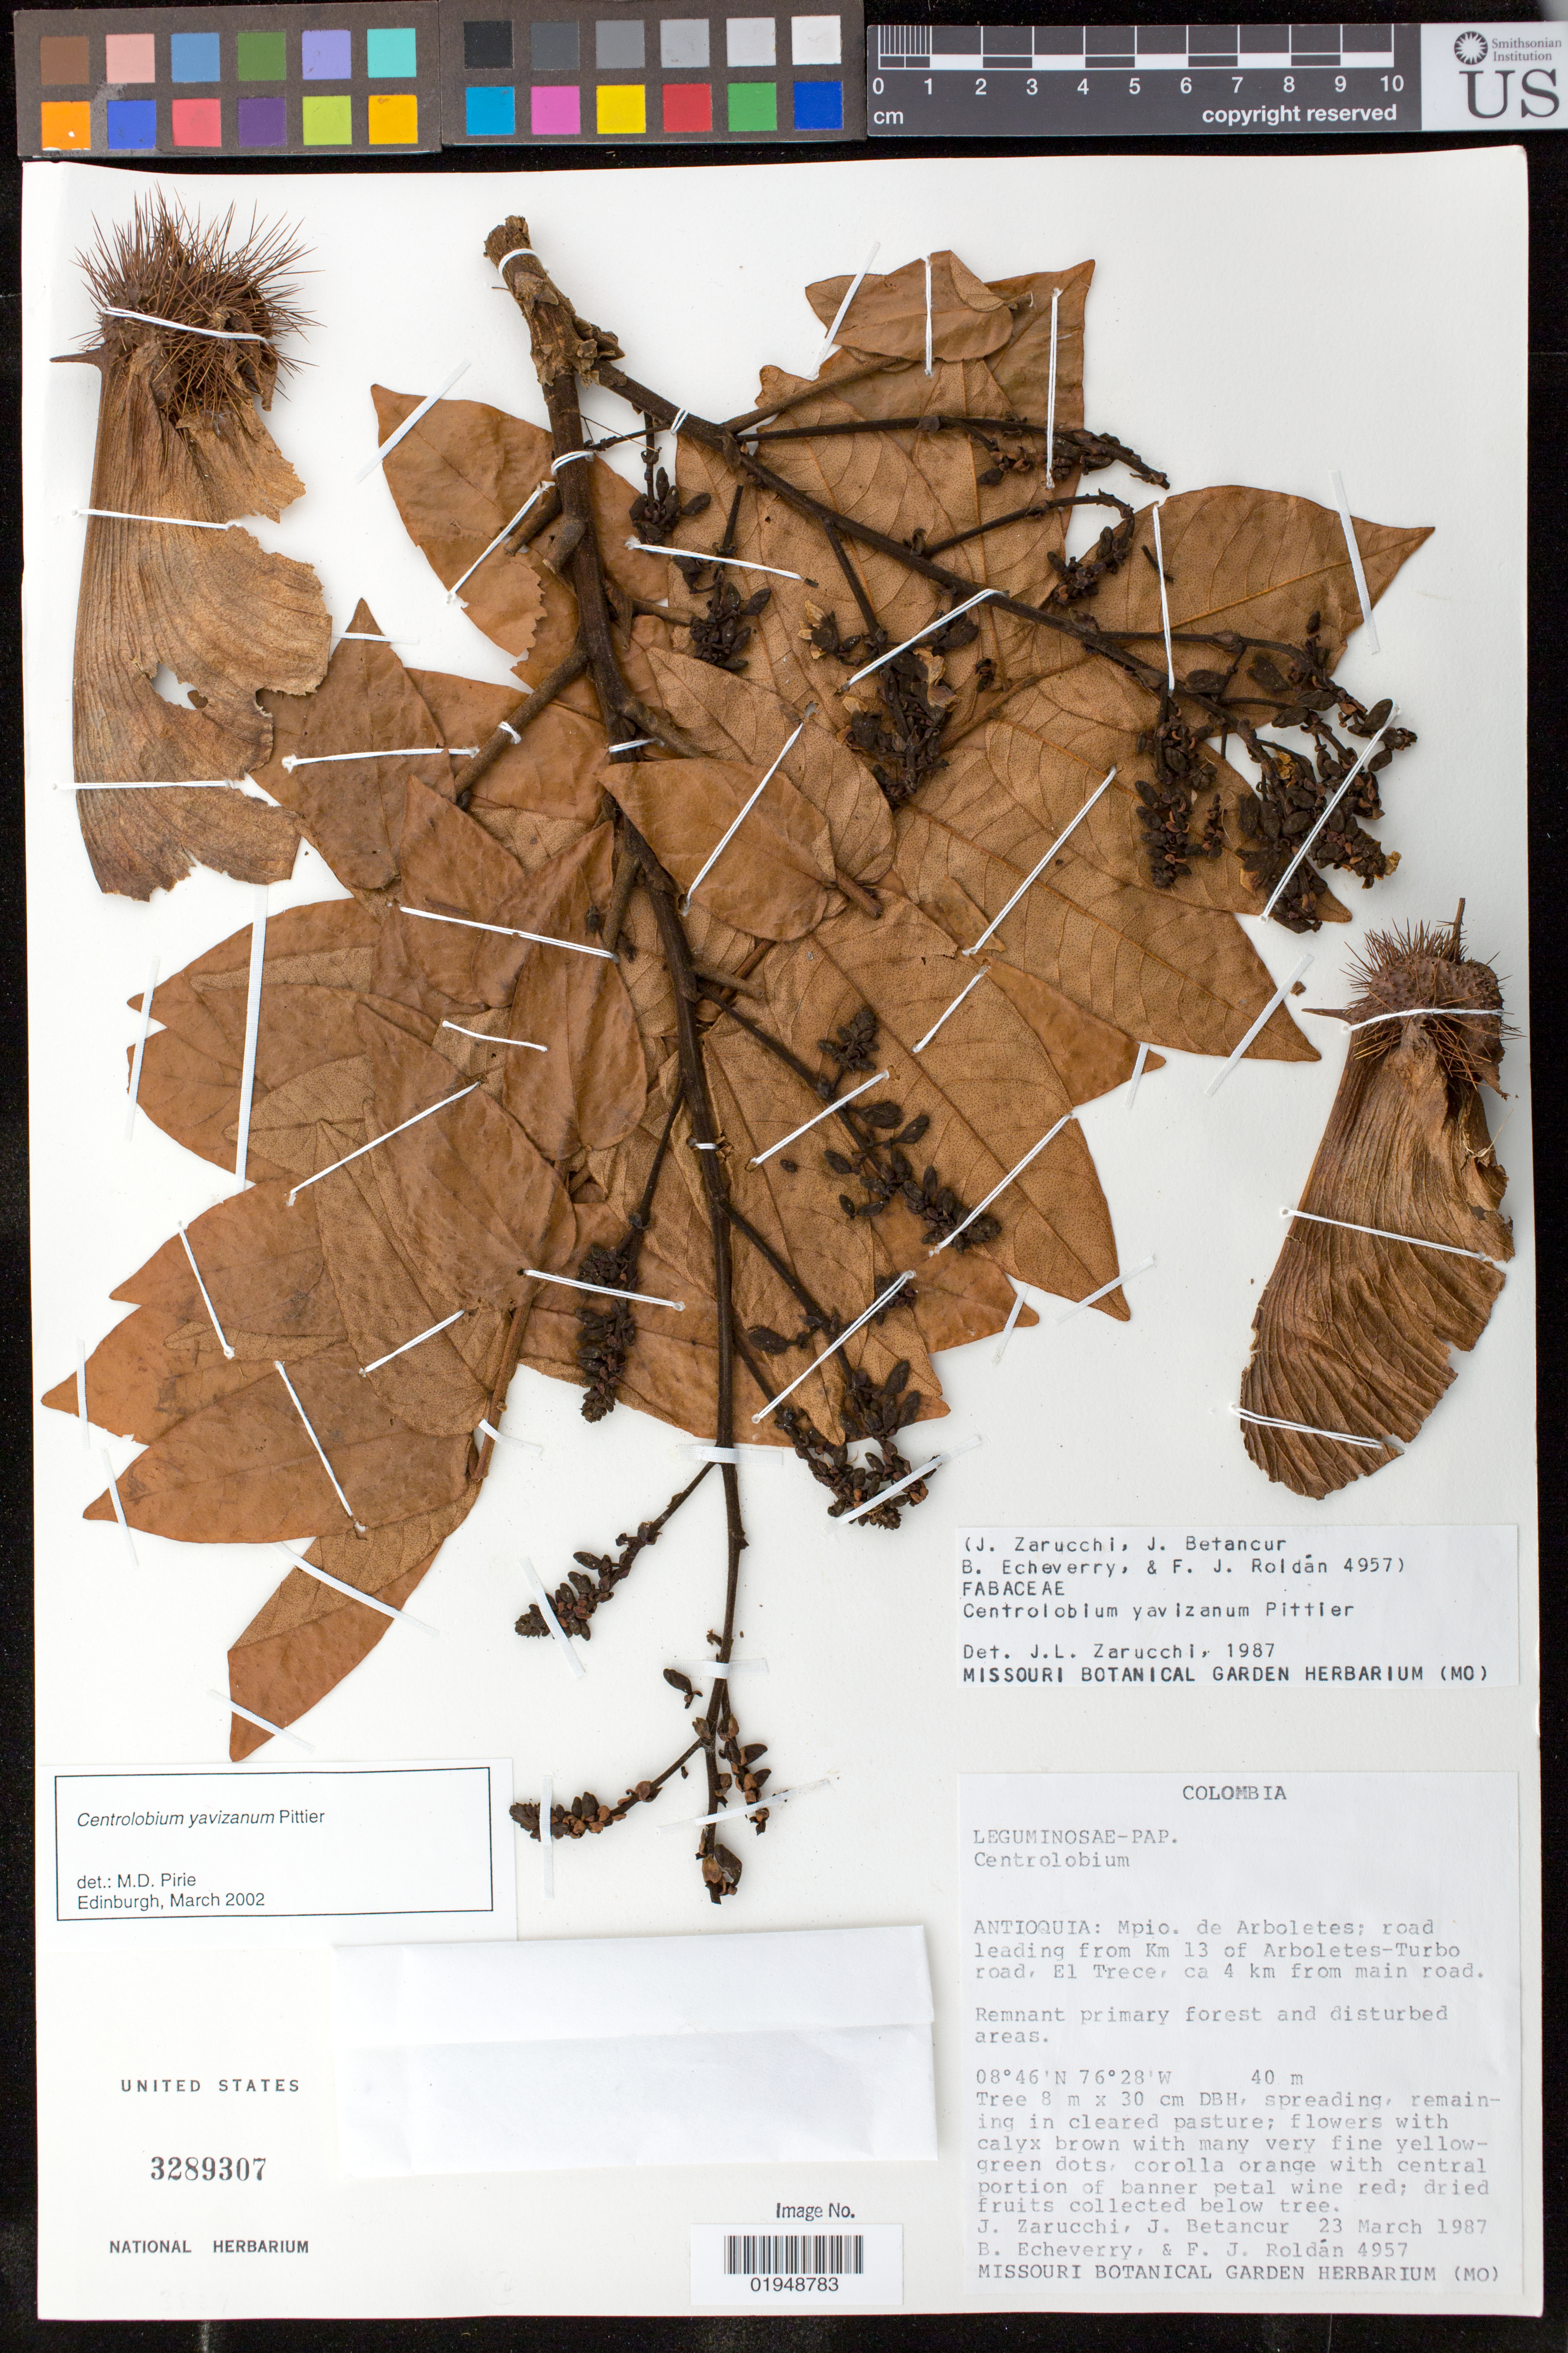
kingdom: Plantae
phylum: Tracheophyta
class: Magnoliopsida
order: Fabales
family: Fabaceae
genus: Centrolobium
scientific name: Centrolobium yavizanum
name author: Pittier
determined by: Pirie, M. D., (U)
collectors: J. L. Zarucchi, J. Betancur, B. Echeverry & F. J. Roldán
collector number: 4957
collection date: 1987-03-23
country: Colombia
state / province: Antioquia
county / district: Arboletes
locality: Mpio. de Arboletes; road leading from Km 13 of Arboletes-Turbo road, El Trece, ca 4 km from main road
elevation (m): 40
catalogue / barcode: US 3289307